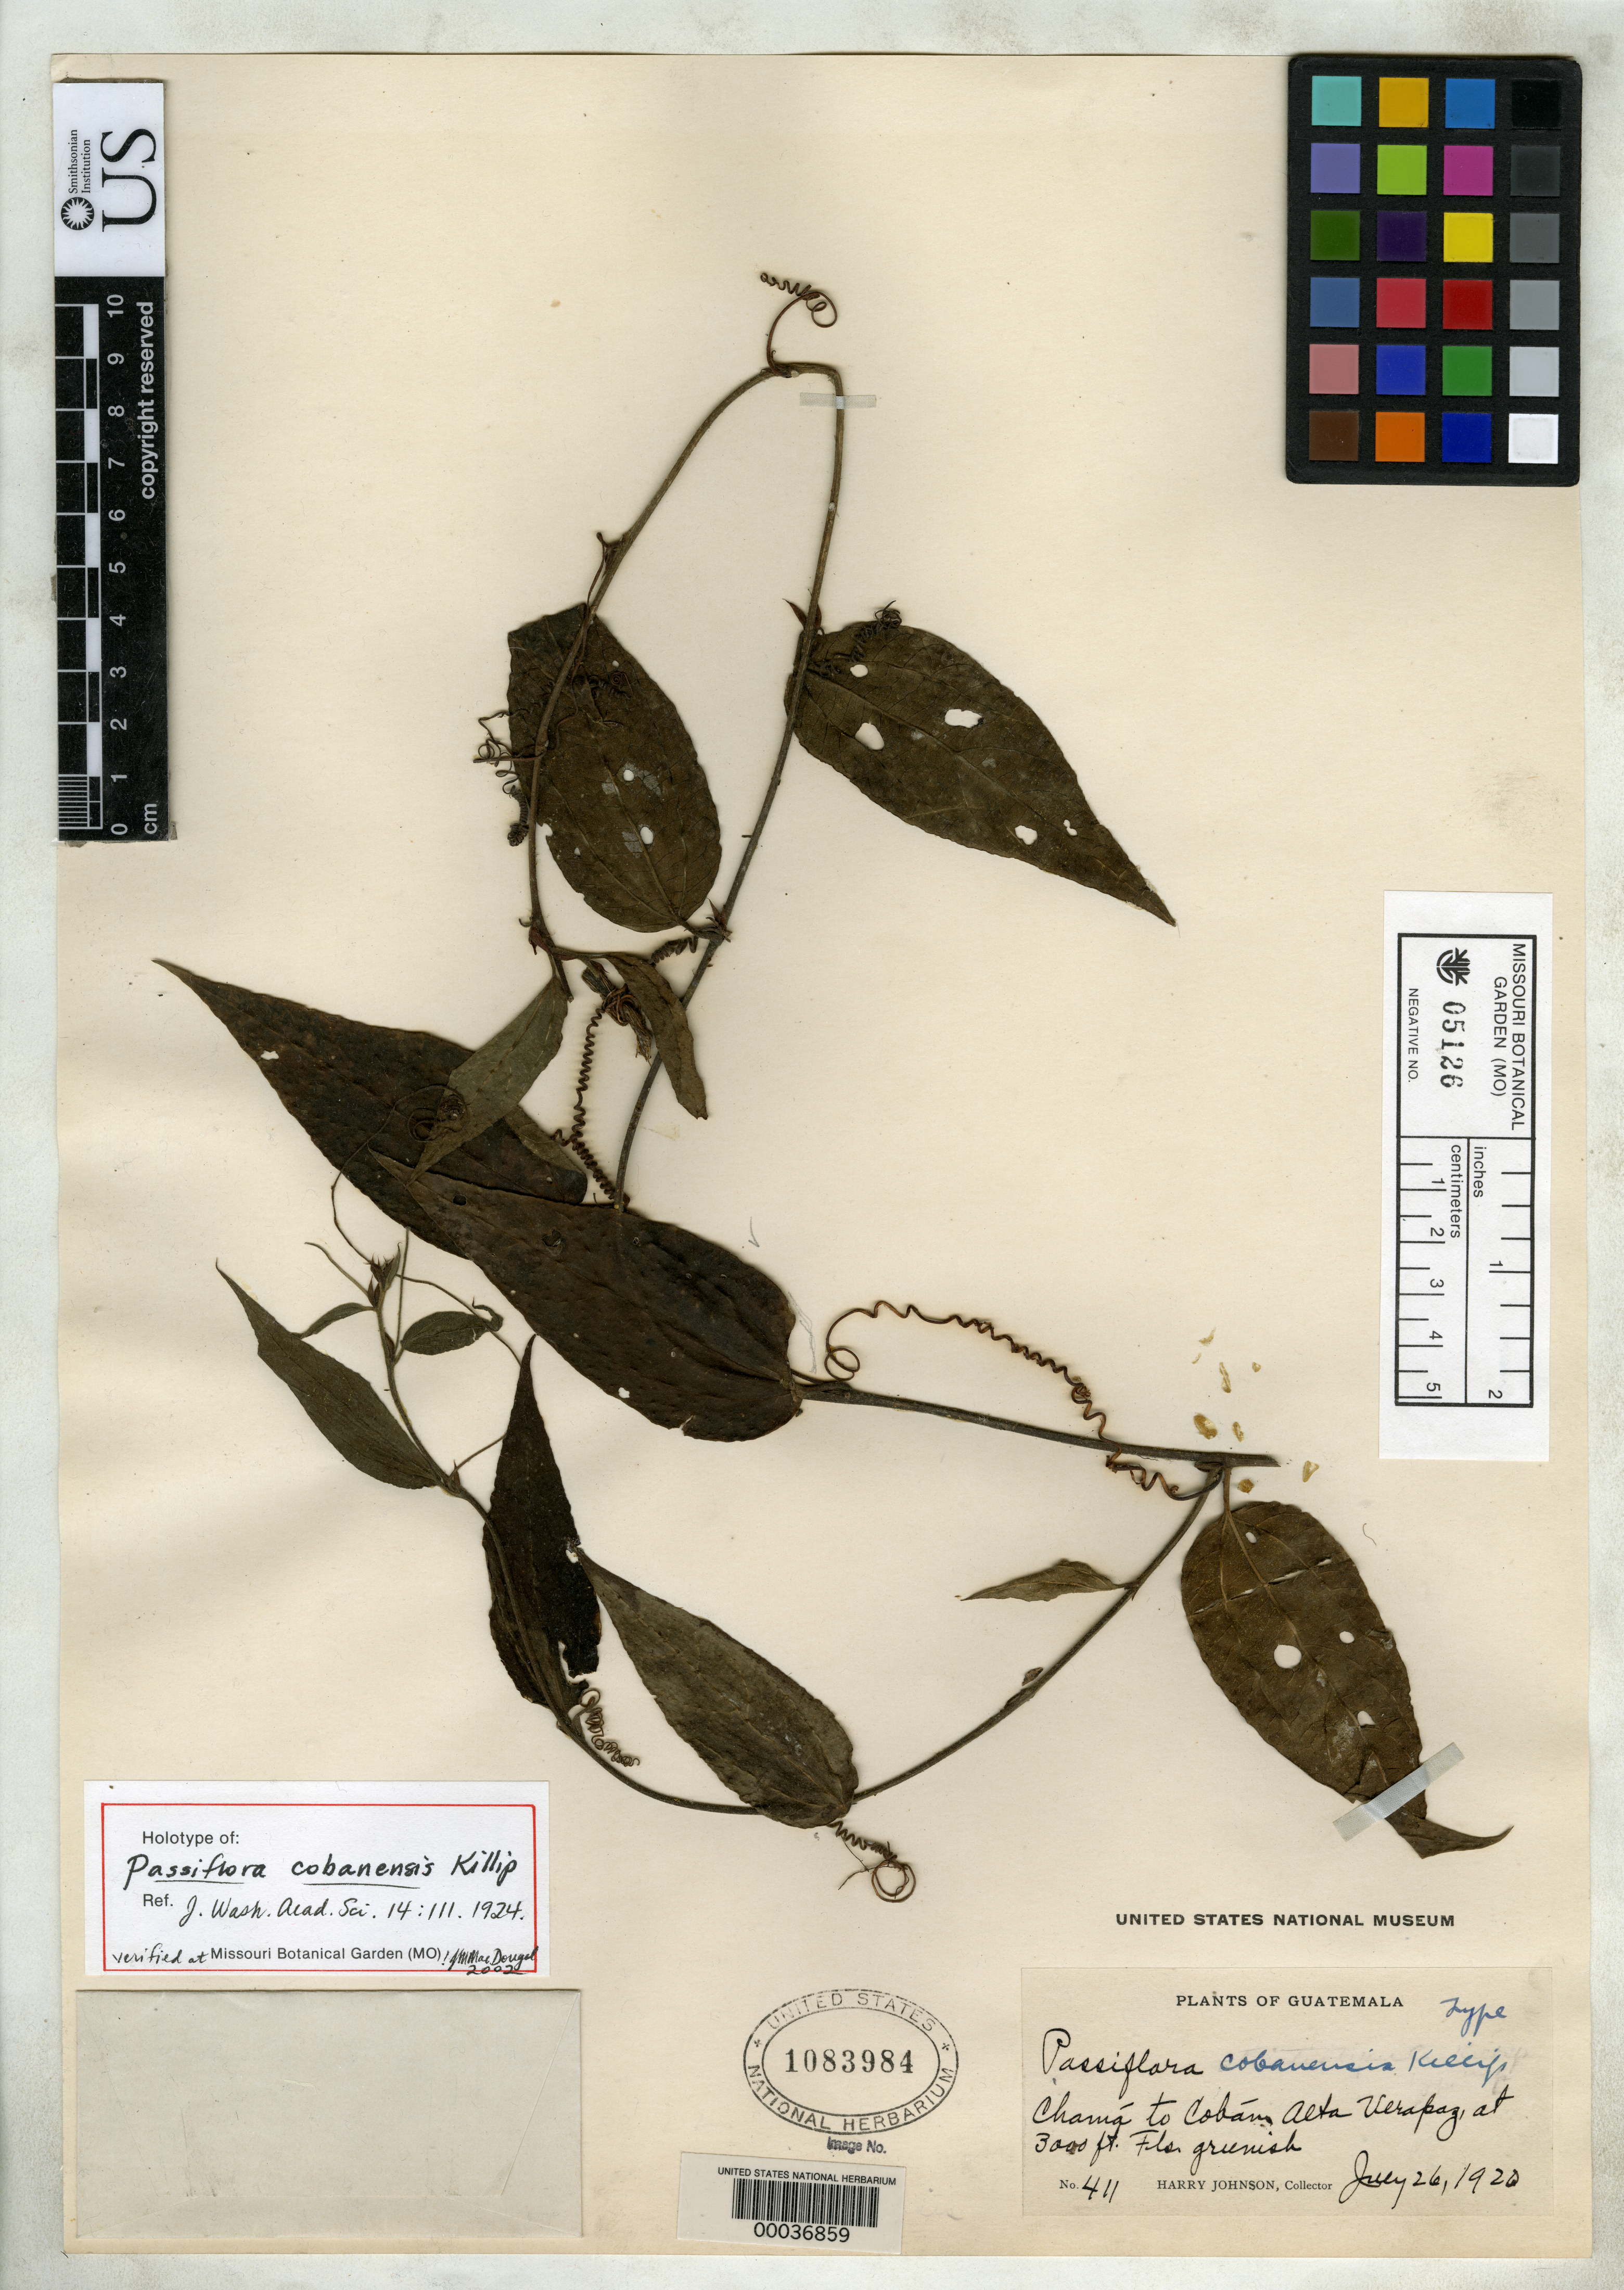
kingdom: Plantae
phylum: Tracheophyta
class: Magnoliopsida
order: Malpighiales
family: Passifloraceae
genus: Passiflora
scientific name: Passiflora cobanensis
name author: Killip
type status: Holotype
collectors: H. Johnson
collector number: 411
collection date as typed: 26 Jul 1920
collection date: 1920-07-26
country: Guatemala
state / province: Alta Verapaz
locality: Between Chamá and Cobán.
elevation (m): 950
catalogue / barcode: US 1083984